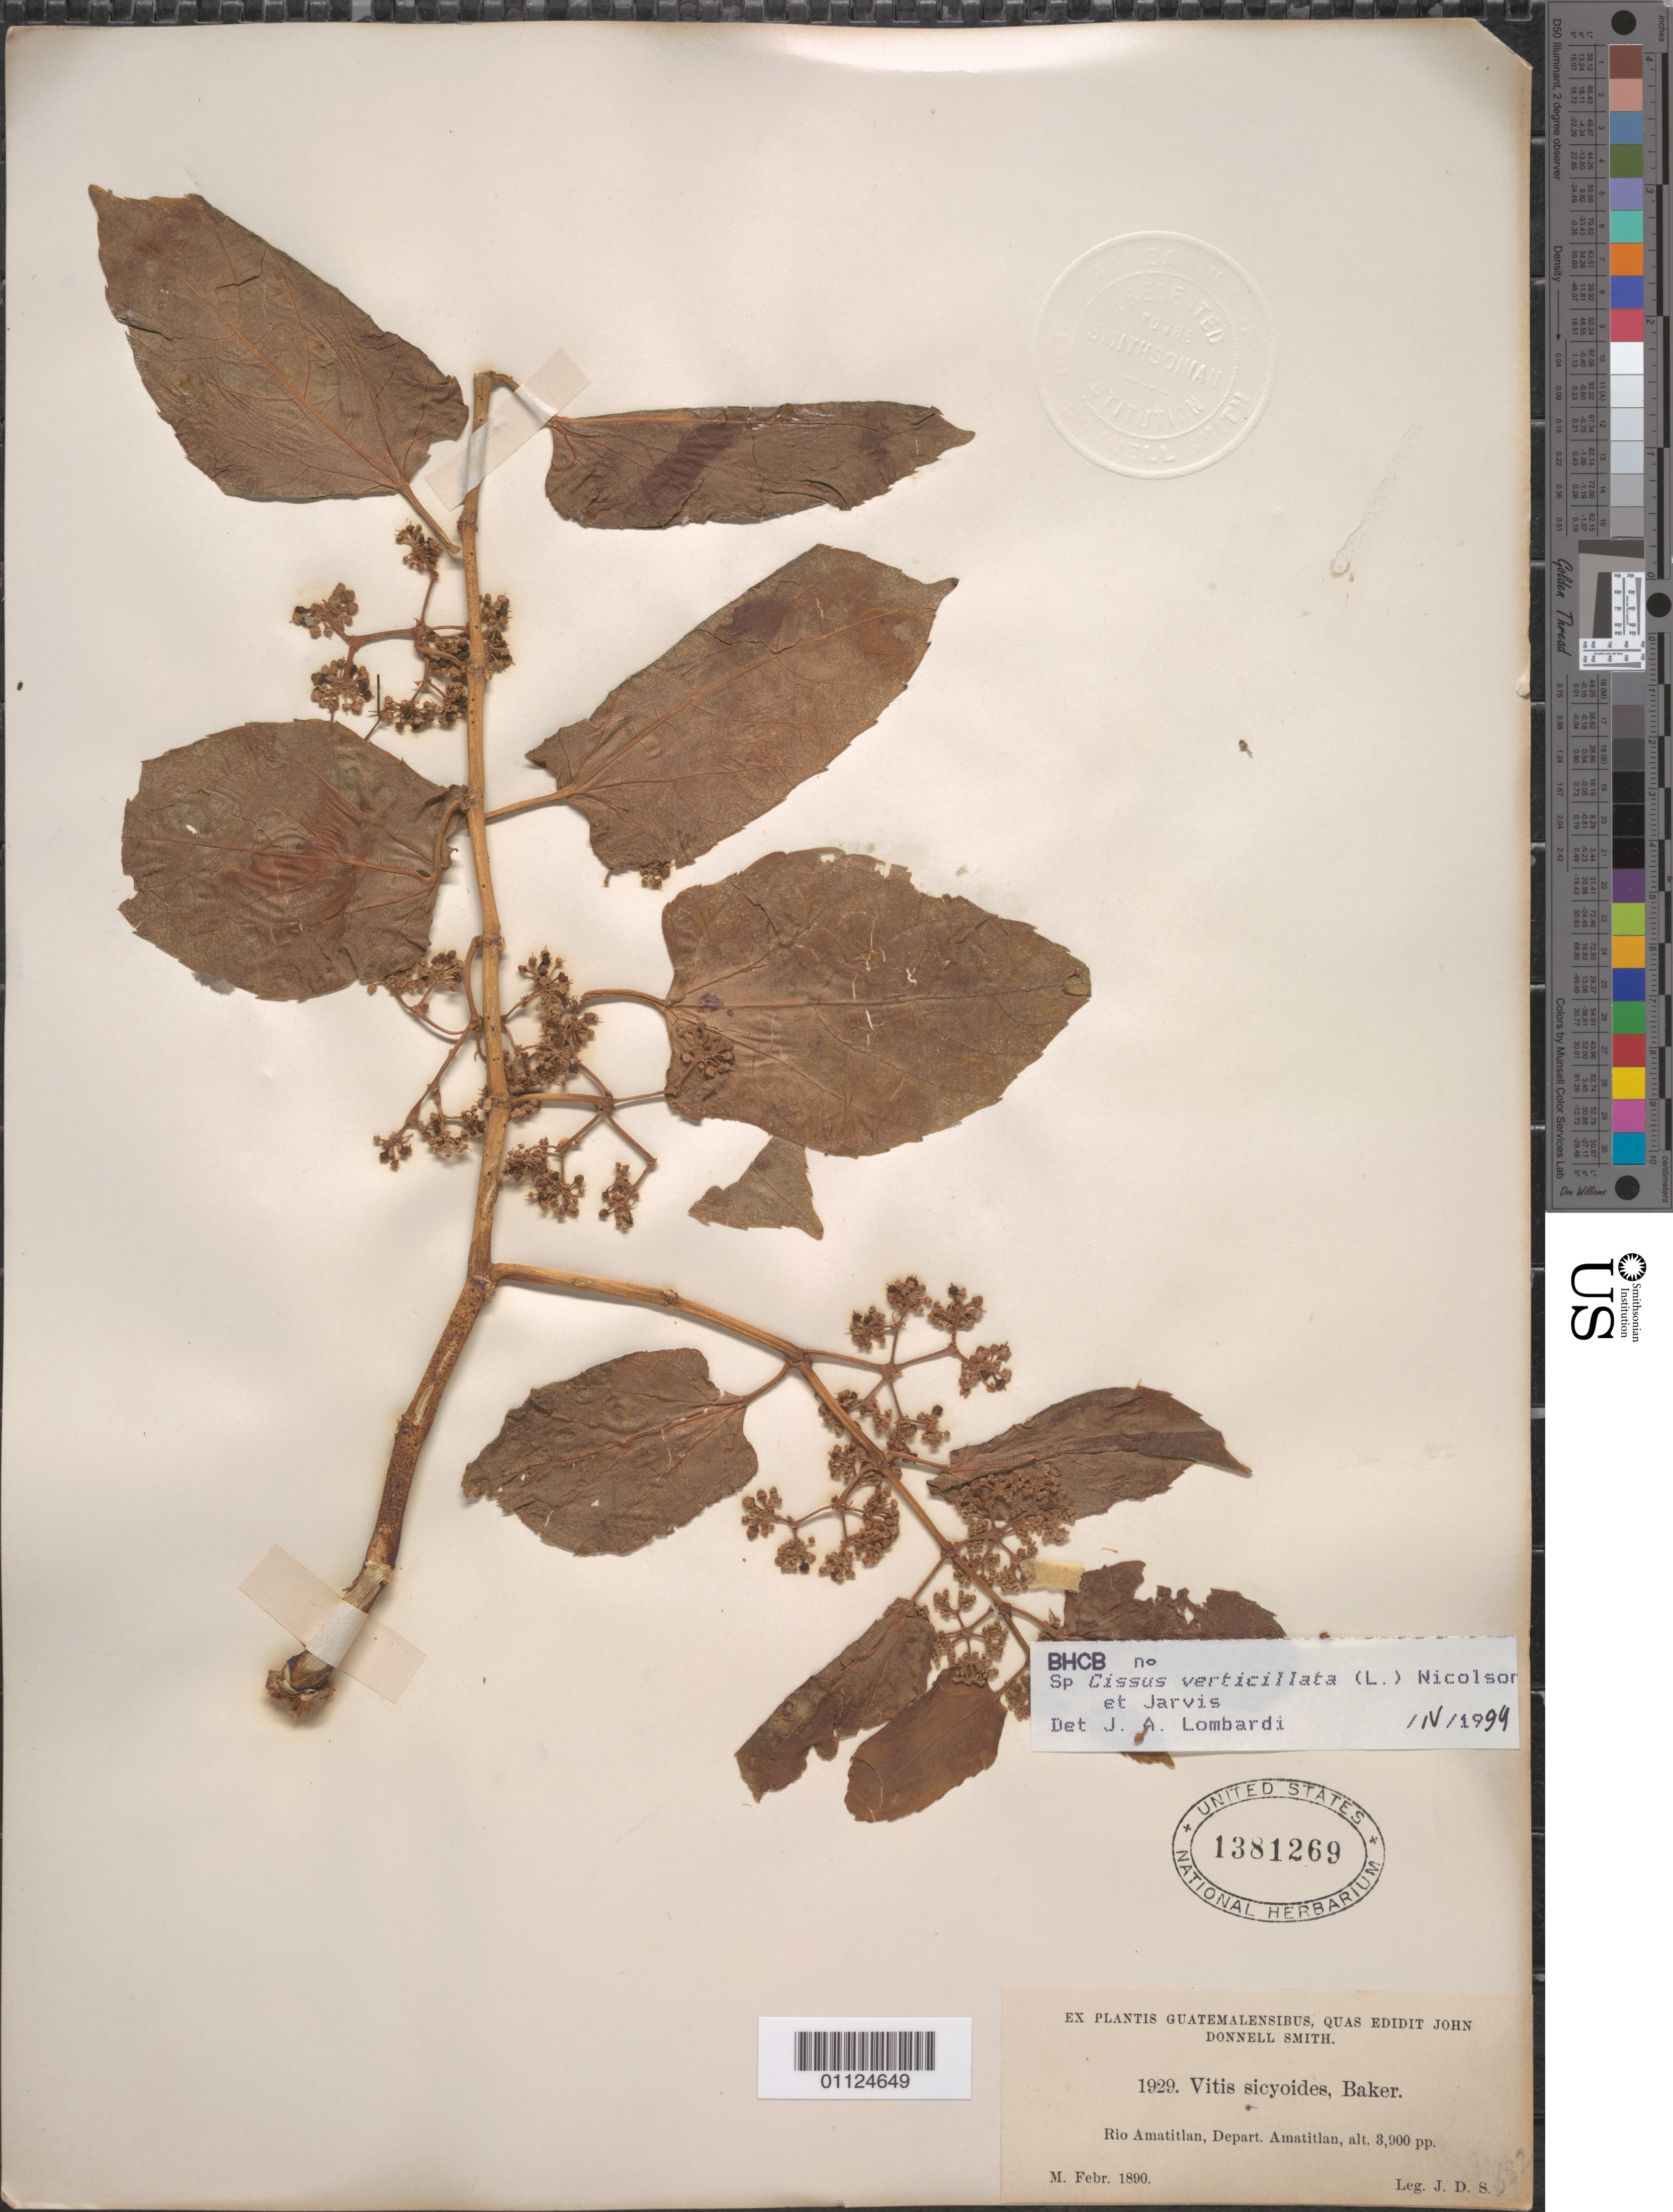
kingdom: Plantae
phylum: Tracheophyta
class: Magnoliopsida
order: Vitales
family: Vitaceae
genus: Cissus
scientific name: Cissus verticillata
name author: (L.) Nicolson & C.E. Jarvis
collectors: ex Herb. John Donnell Smith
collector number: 1929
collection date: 1890-02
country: Guatemala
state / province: Guatemala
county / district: Amatitlan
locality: Rio Amatitlan.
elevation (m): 1189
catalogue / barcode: US 1381269